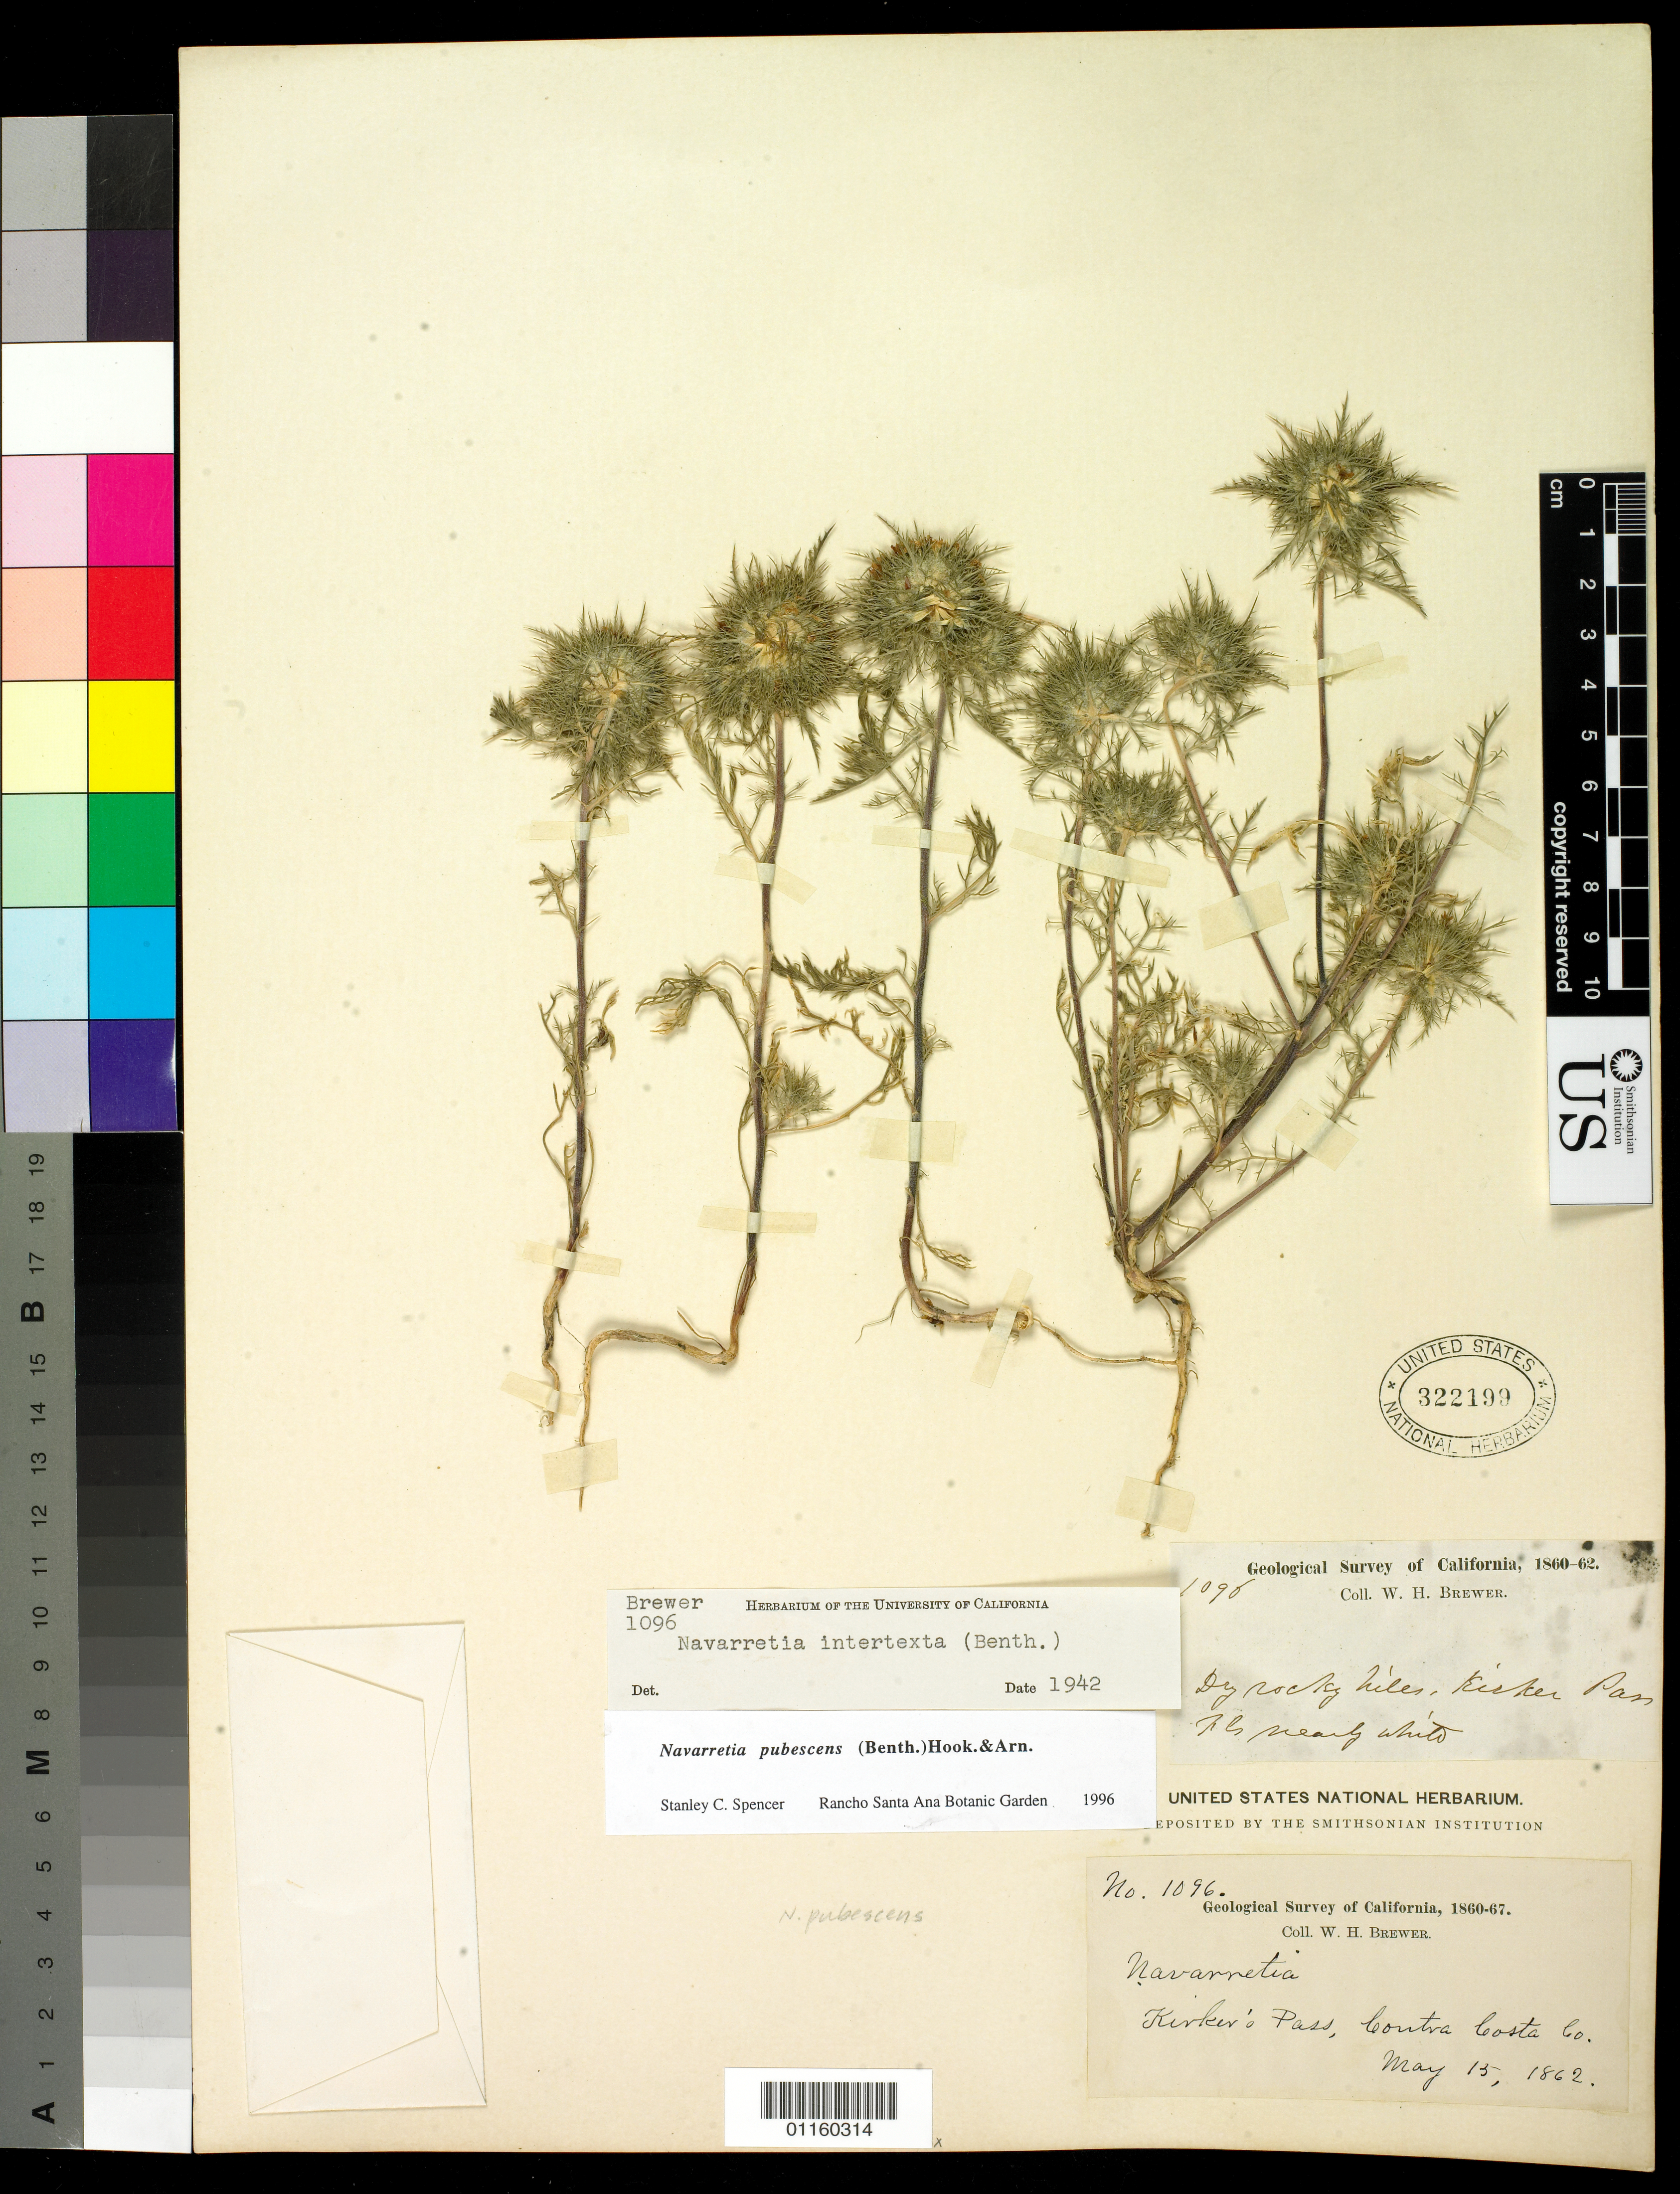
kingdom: Plantae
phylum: Tracheophyta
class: Magnoliopsida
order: Ericales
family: Polemoniaceae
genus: Navarretia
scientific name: Navarretia pubescens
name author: (Benth.) Hook. & Arn.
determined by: Spencer, S. C.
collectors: W. H. Brewer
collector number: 1096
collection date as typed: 15 May 1862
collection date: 1862-05-15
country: United States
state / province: California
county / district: Contra Costa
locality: Kirker's Pass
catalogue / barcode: US 322199